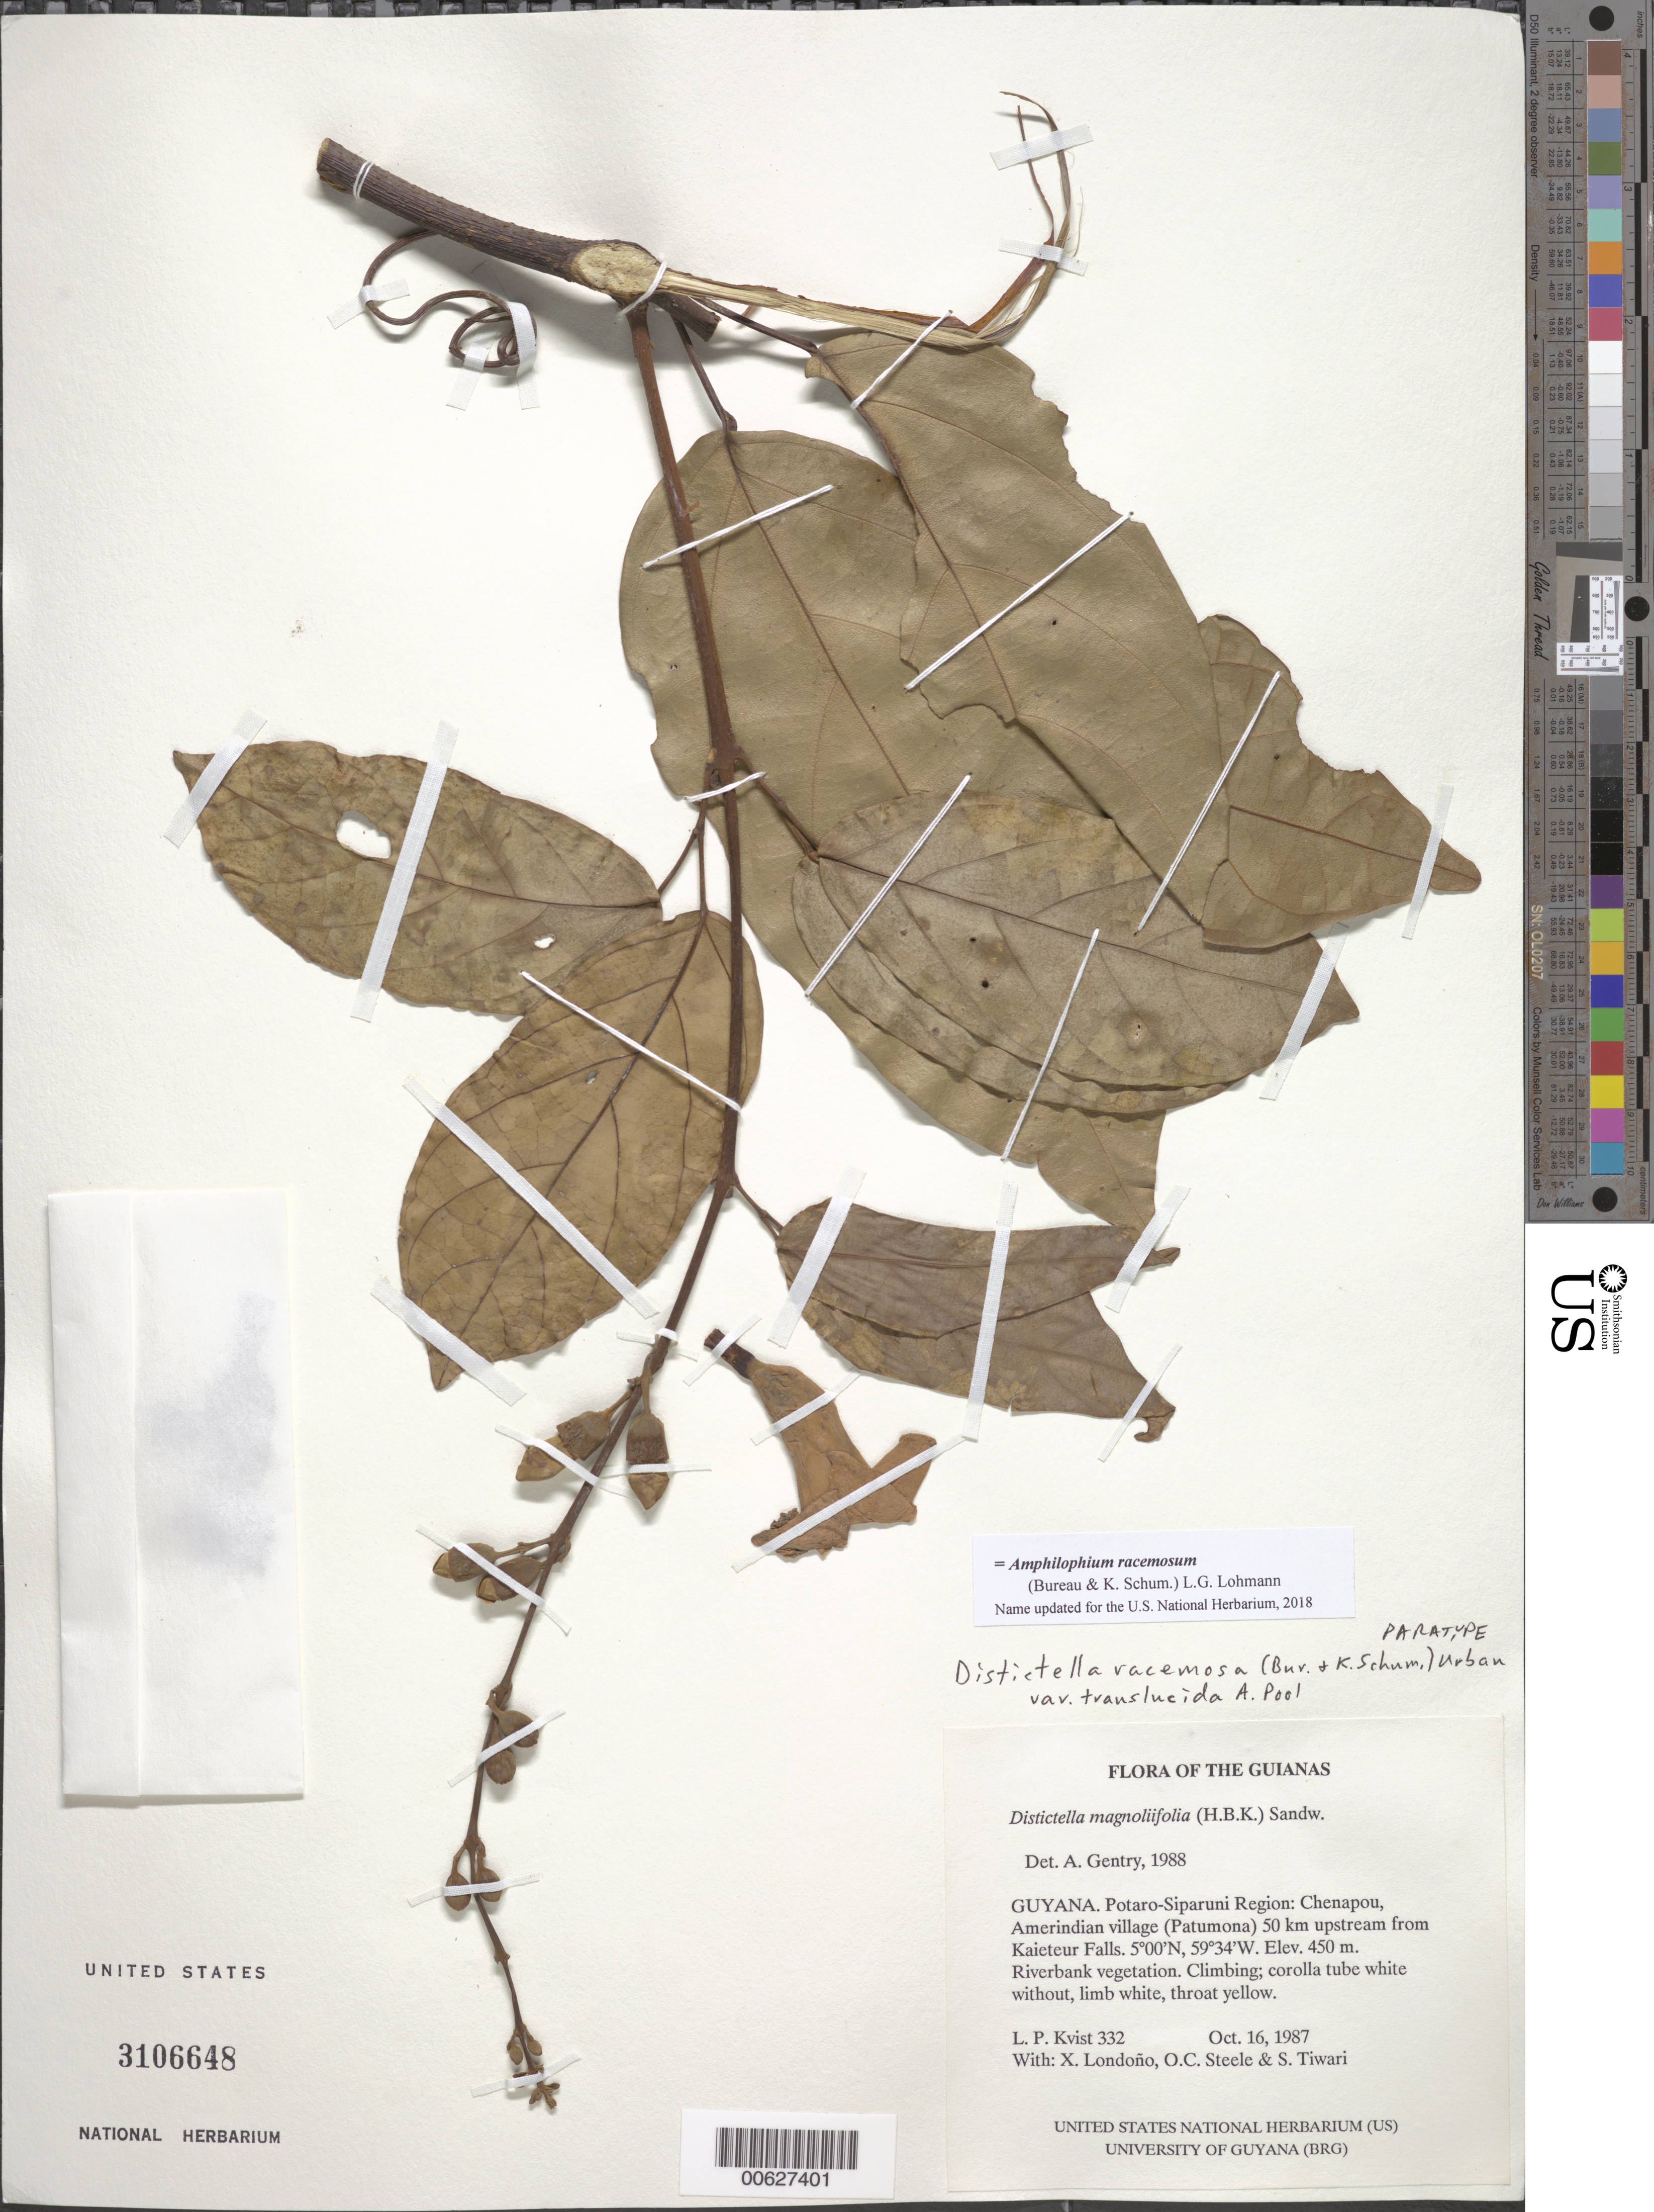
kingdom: Plantae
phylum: Tracheophyta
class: Magnoliopsida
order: Lamiales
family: Bignoniaceae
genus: Amphilophium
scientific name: Amphilophium racemosum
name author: (Bureau & K. Schum.) L.G. Lohmann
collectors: L. P. Kvist, X. Londoño, O. C. Steele & S. Tiwari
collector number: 332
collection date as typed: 6 October 1987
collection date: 1987-10-06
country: Guyana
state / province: Potaro-Siparuni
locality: Chenapou, Amerindian village (Patumona) 50 km upstream from Kaieteur Falls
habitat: Riverbank vegetation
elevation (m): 450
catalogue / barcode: US 3106648